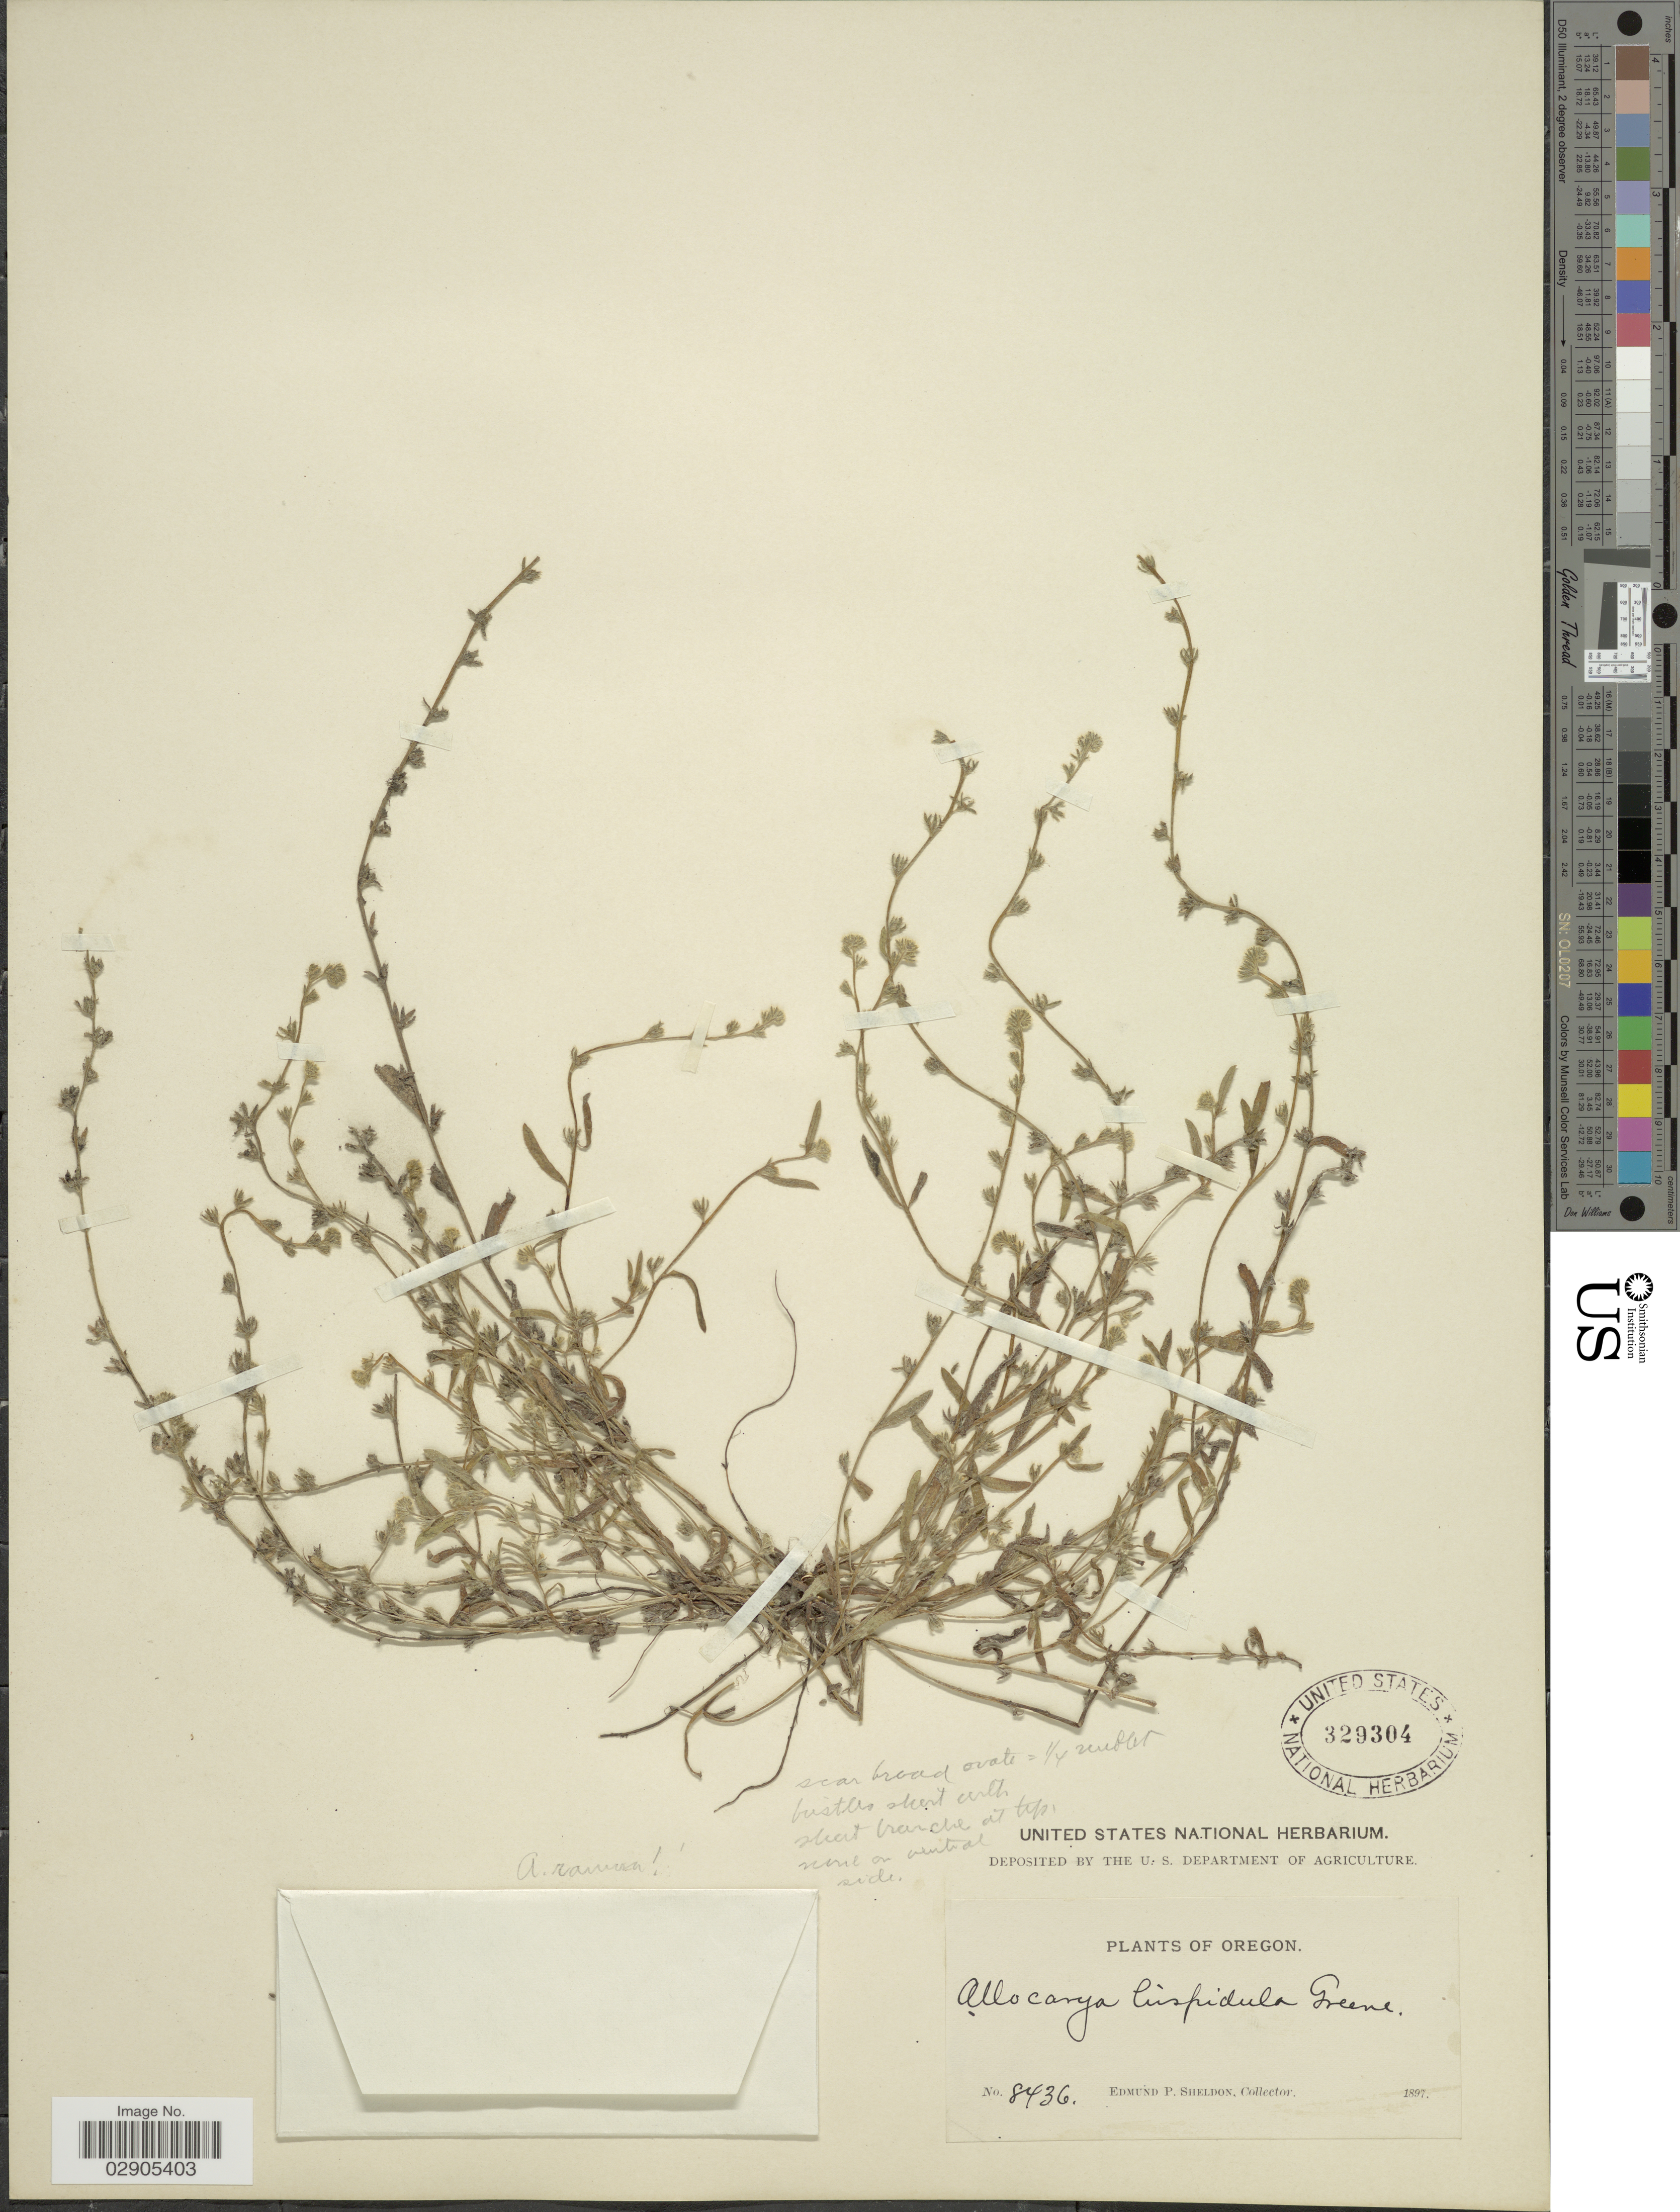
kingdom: Plantae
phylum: Tracheophyta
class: Magnoliopsida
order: Boraginales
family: Boraginaceae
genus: Allocarya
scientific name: Allocarya ramosa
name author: Piper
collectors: E. P. Sheldon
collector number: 8436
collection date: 1897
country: United States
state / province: Oregon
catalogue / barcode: US 329304